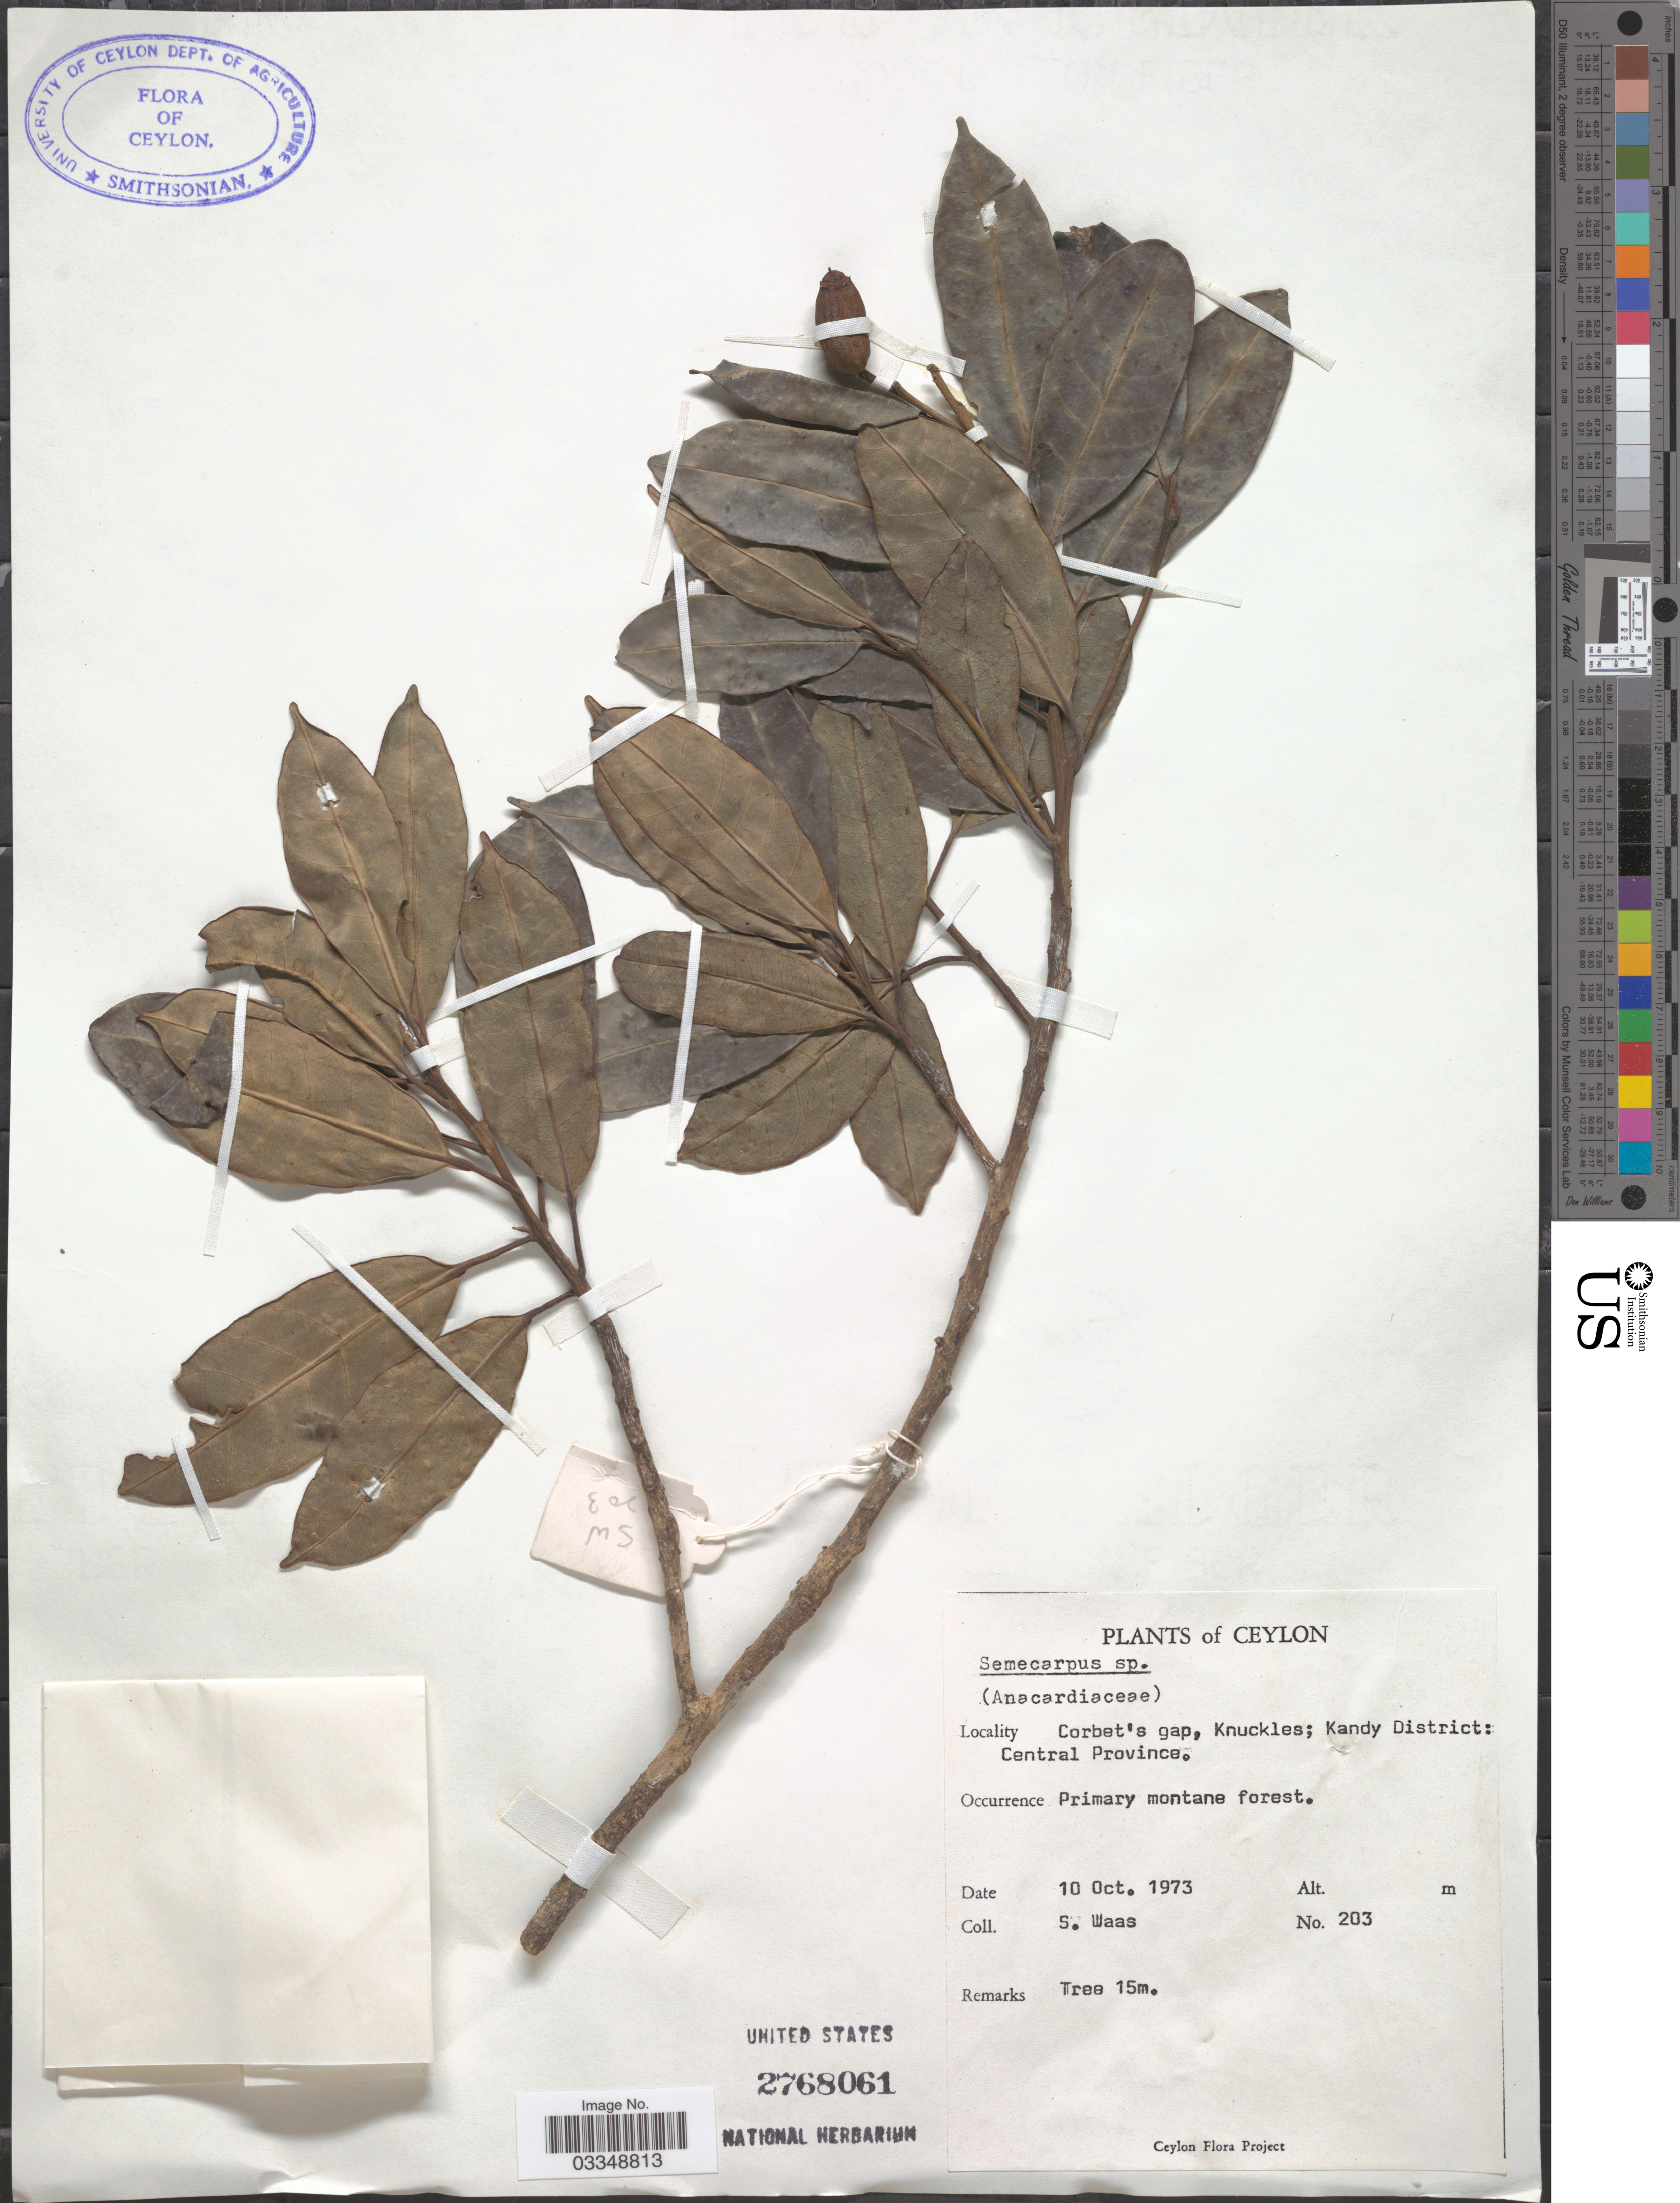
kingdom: Plantae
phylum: Tracheophyta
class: Magnoliopsida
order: Sapindales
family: Anacardiaceae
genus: Semecarpus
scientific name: Semecarpus sp.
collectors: S. Waas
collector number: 203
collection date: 1973-10-10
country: Sri Lanka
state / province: Central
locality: Ceylon. Corbet's gap, Knuckles; Kandy District.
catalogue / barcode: US 2768061